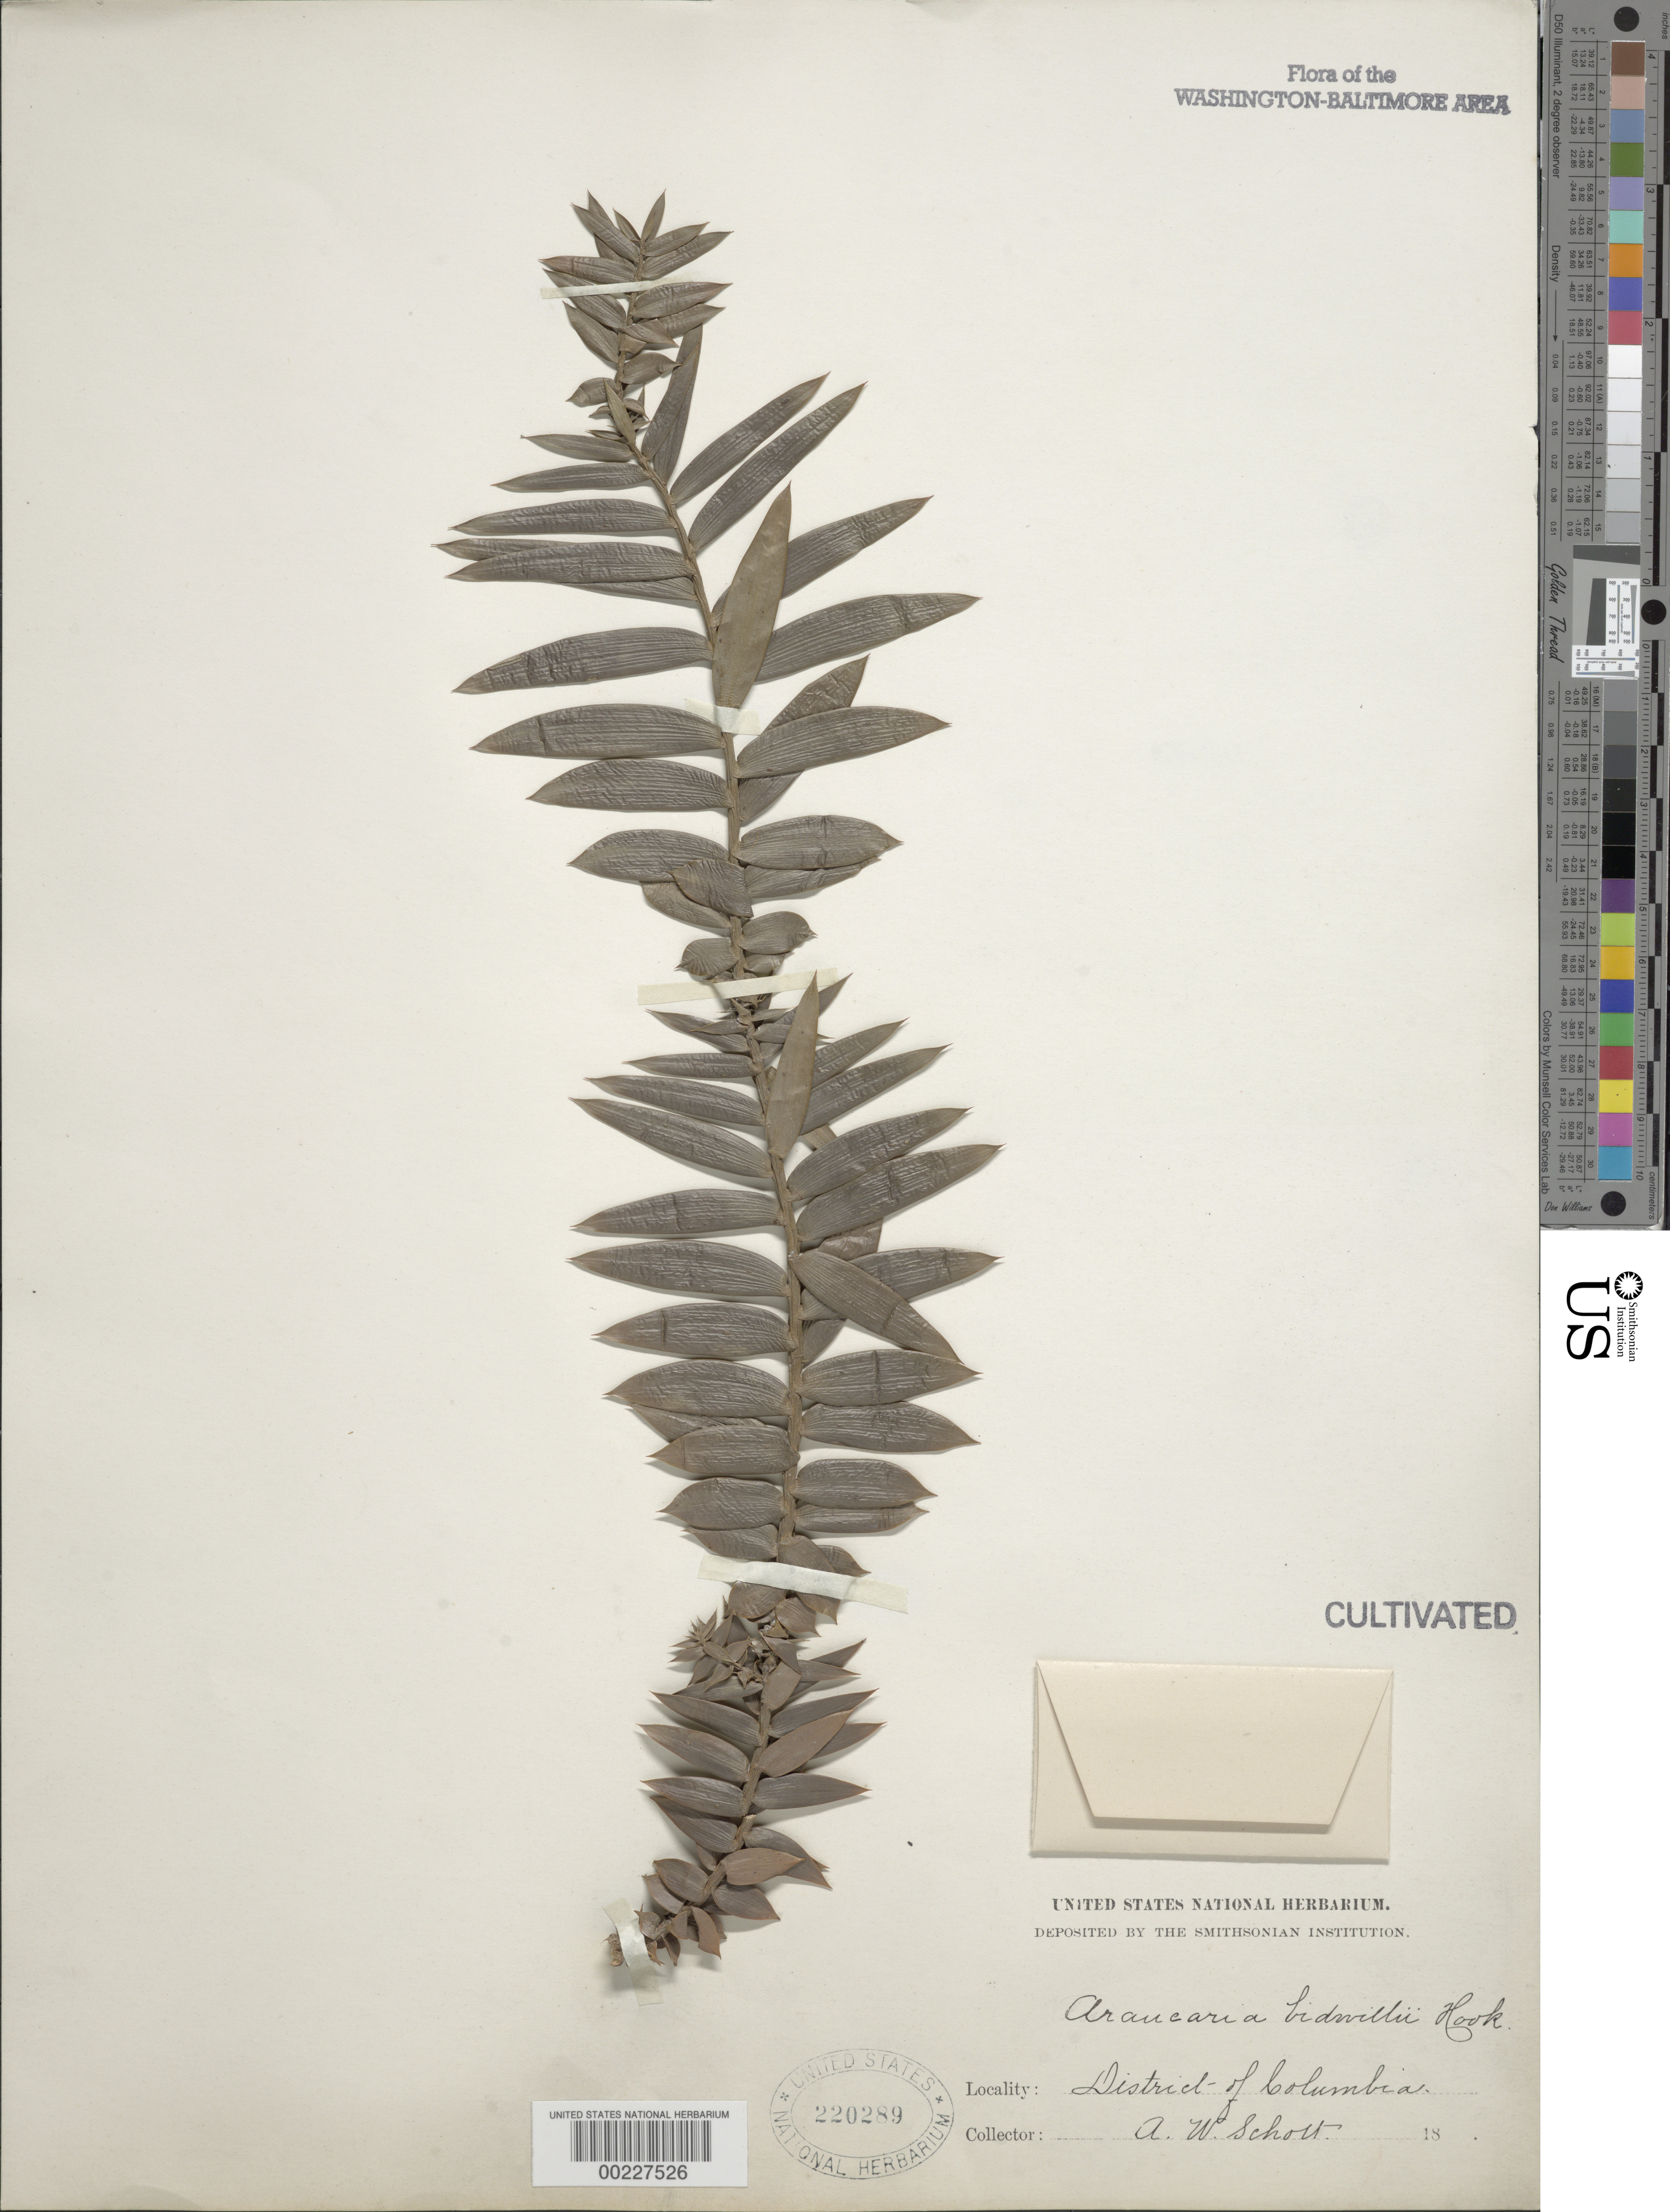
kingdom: Plantae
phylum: Tracheophyta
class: Pinopsida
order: Pinales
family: Araucariaceae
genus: Araucaria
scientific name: Araucaria bidwillii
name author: Hook.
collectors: A. W. Schott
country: United States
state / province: District of Columbia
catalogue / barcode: US 220289